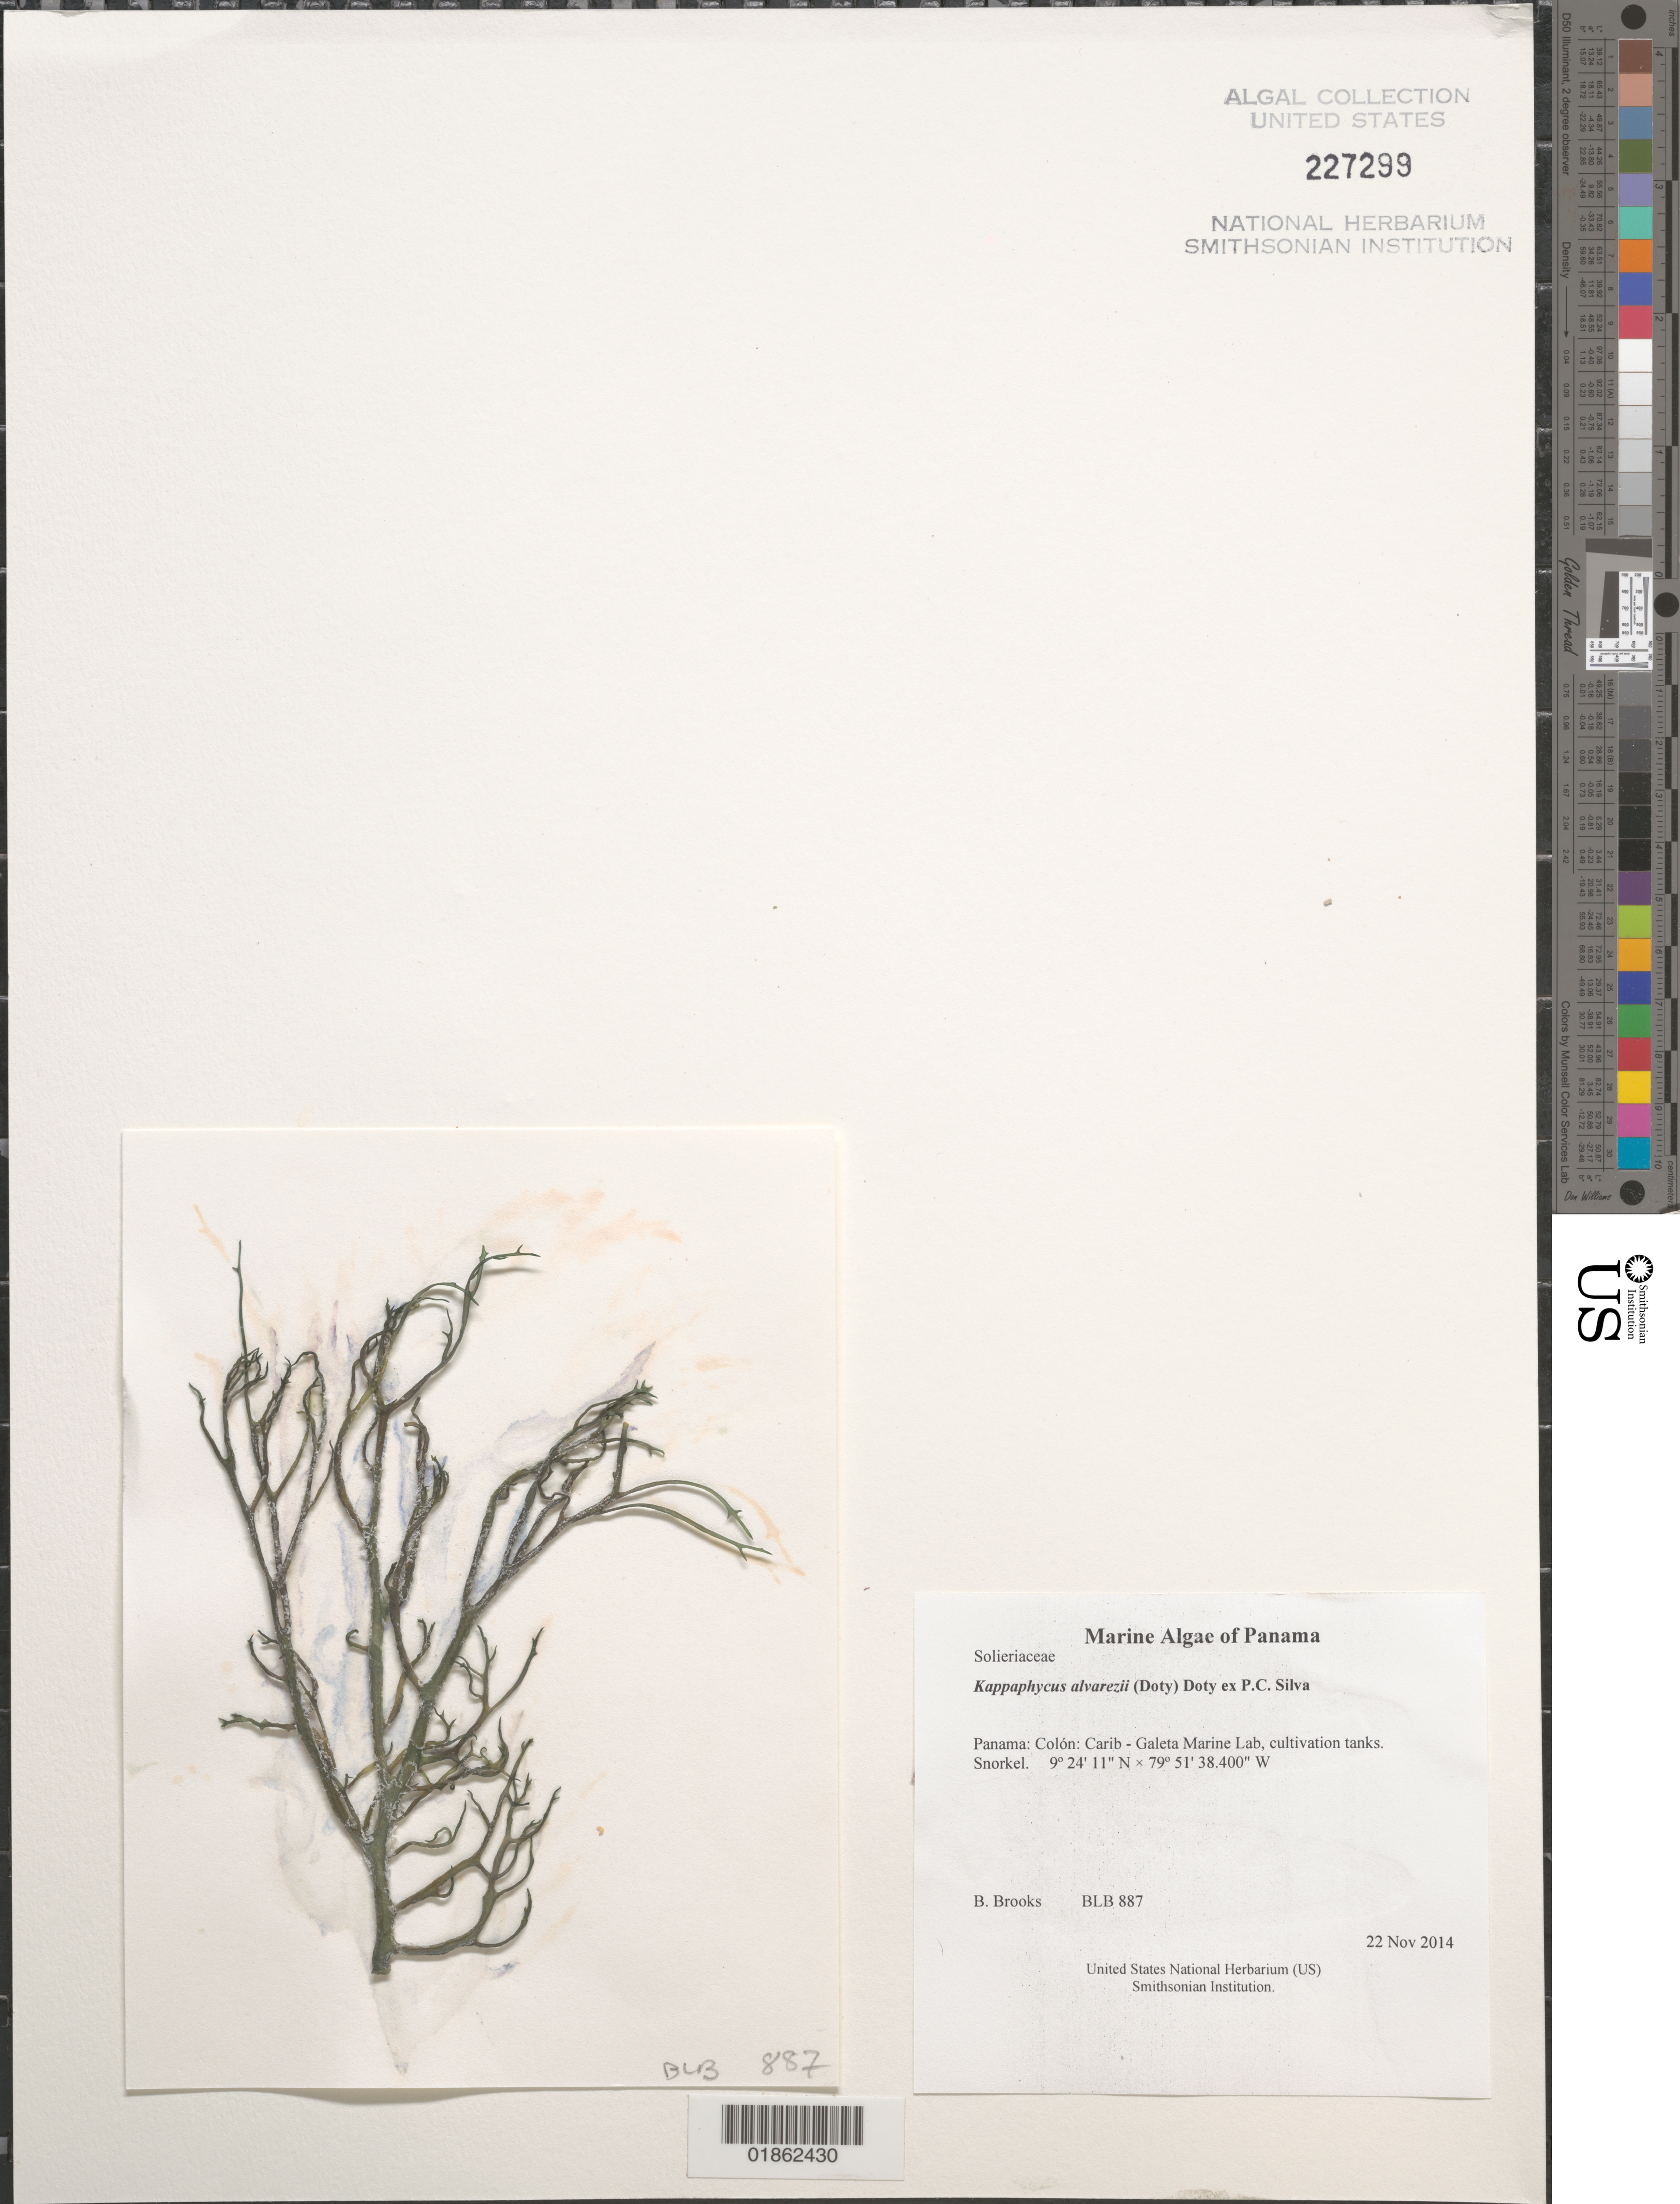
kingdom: Plantae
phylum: Rhodophyta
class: Florideophyceae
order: Gigartinales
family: Solieriaceae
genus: Kappaphycus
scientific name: Kappaphycus alvarezii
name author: (Doty) Doty ex P.C. Silva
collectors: B. Brooks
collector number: BLB 887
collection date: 2014-11-22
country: Panama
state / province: Colón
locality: Carib - Galeta Marine Lab, cultivation tanks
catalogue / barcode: US 227299